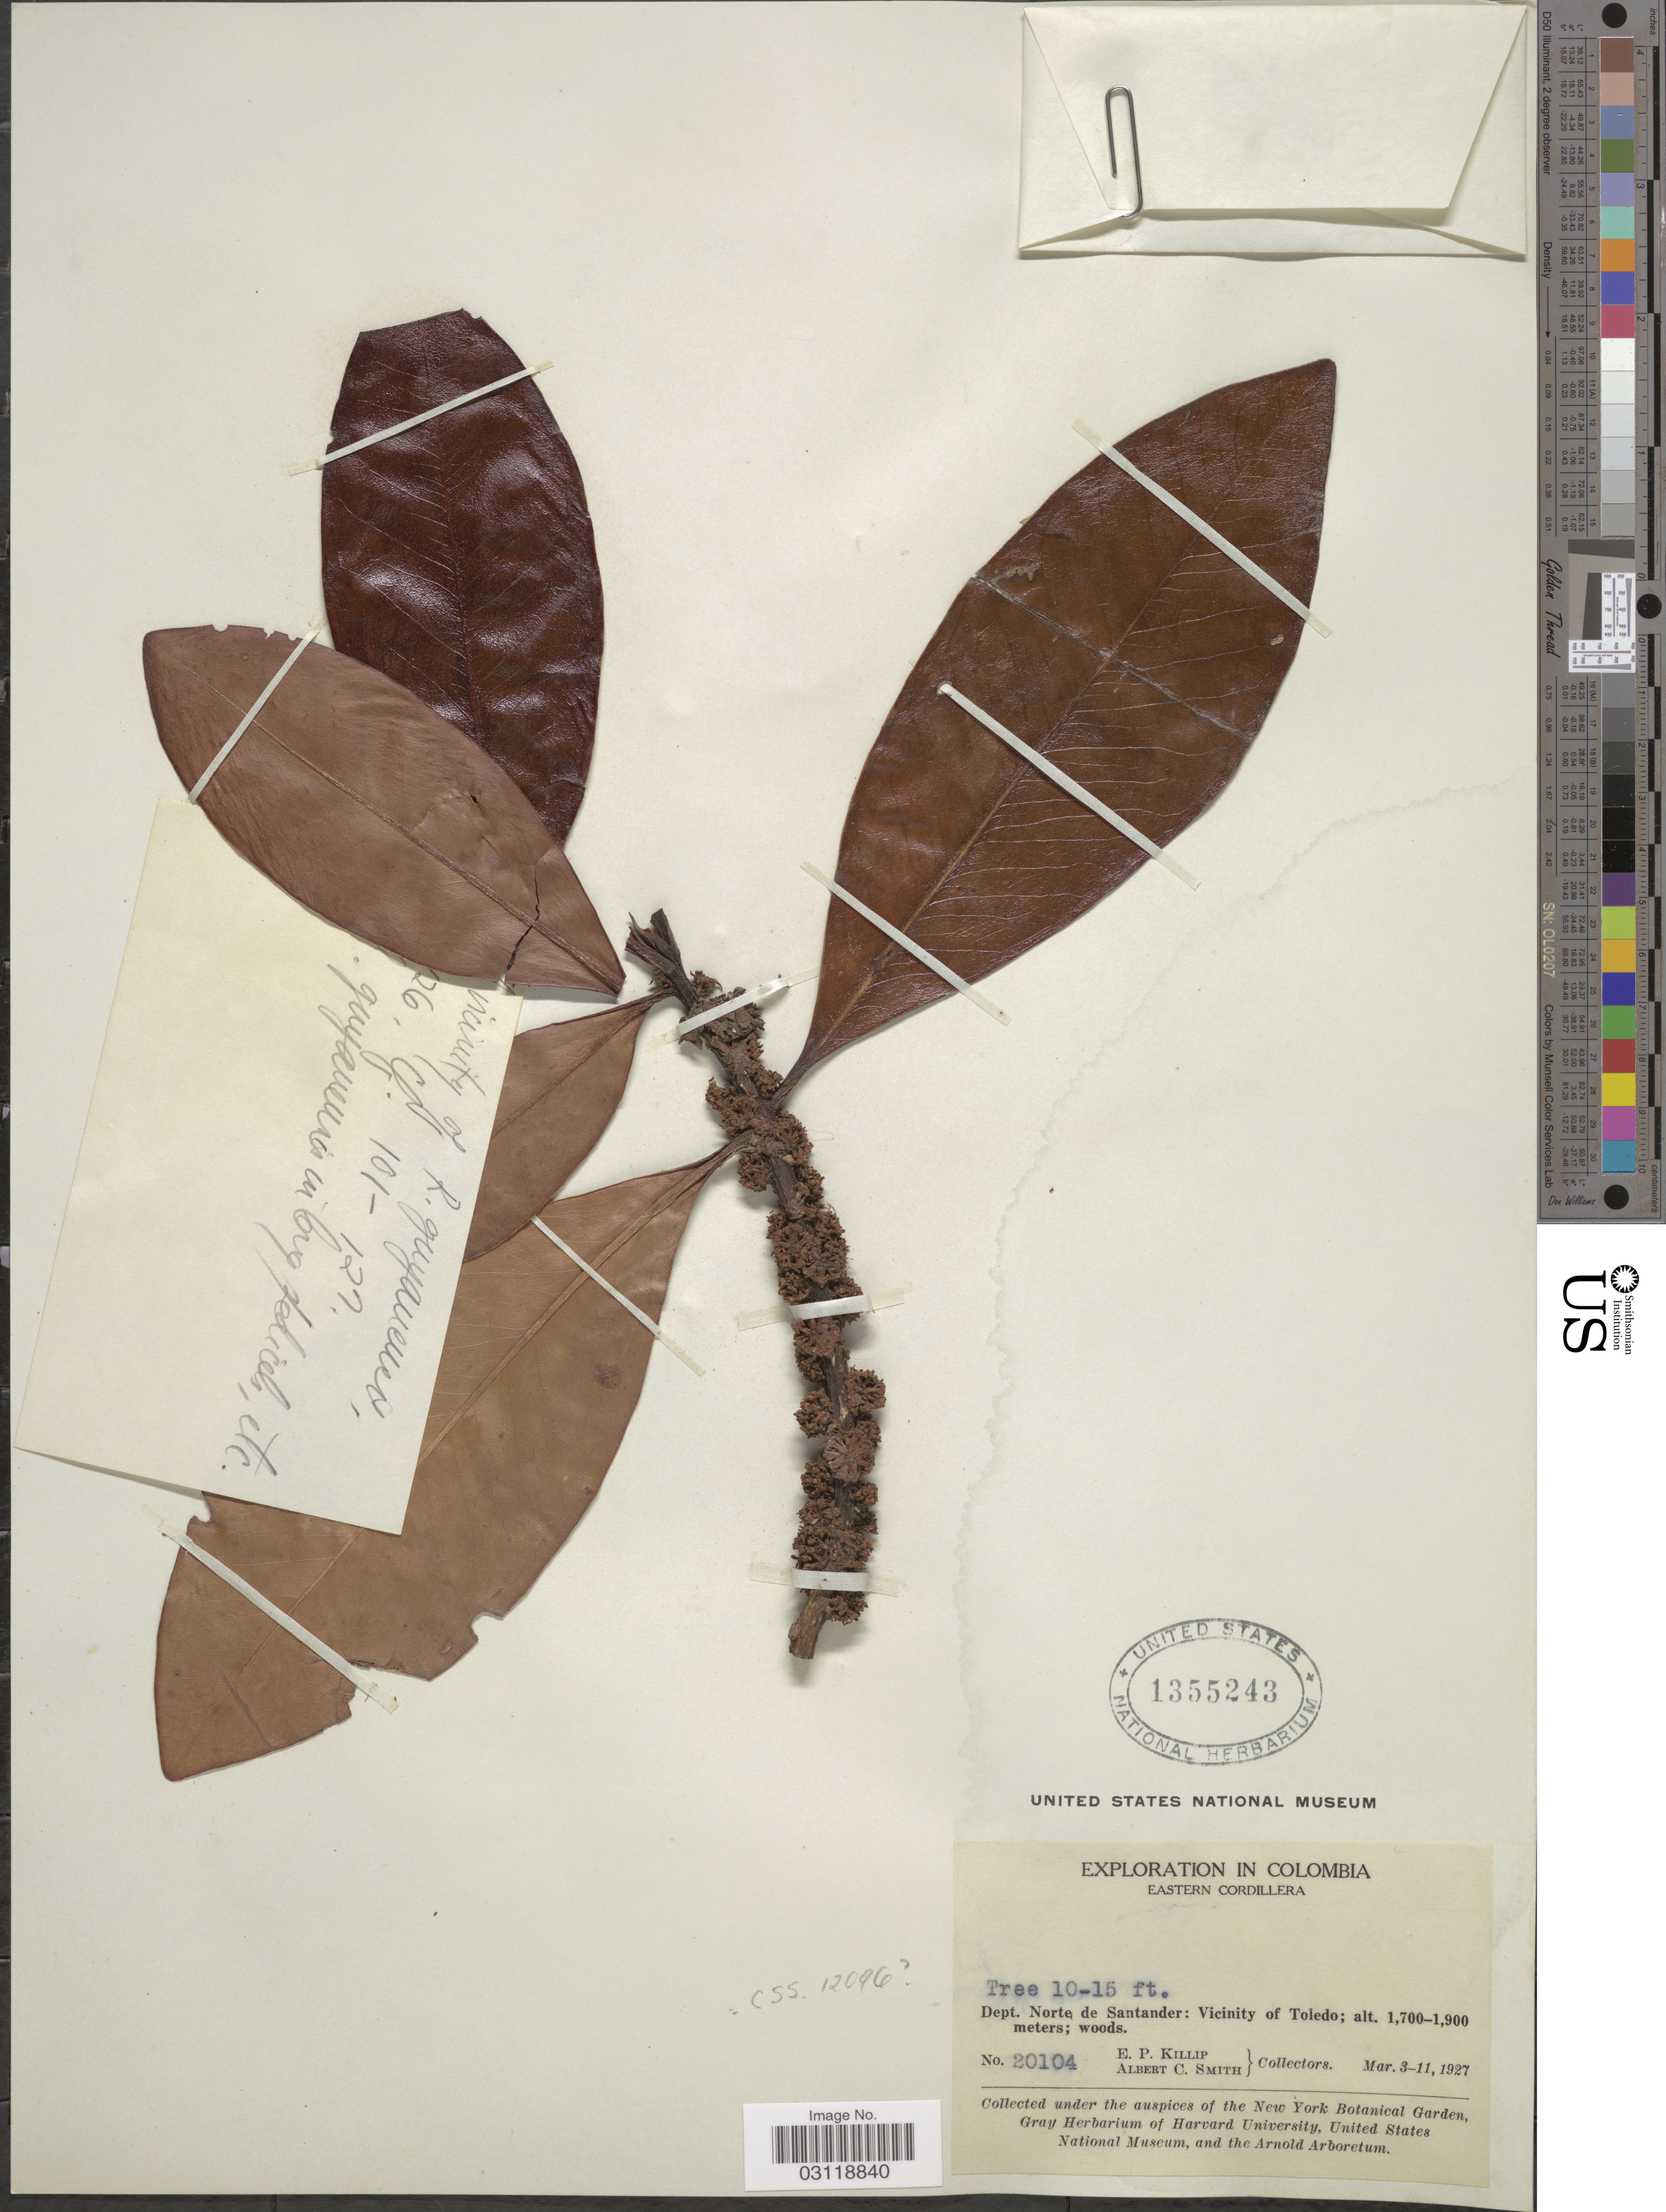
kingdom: Plantae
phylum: Tracheophyta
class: Magnoliopsida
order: Ericales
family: Primulaceae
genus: Rapanea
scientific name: Rapanea sp.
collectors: E. P. Killip & A. C. Smith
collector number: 20104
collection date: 1927-03-03/1927-03-11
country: Colombia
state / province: Norte de Santander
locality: Eastern Cordillera. Dept. Norte de Santander: Vicinity of Toledo.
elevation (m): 1700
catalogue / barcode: US 1355243